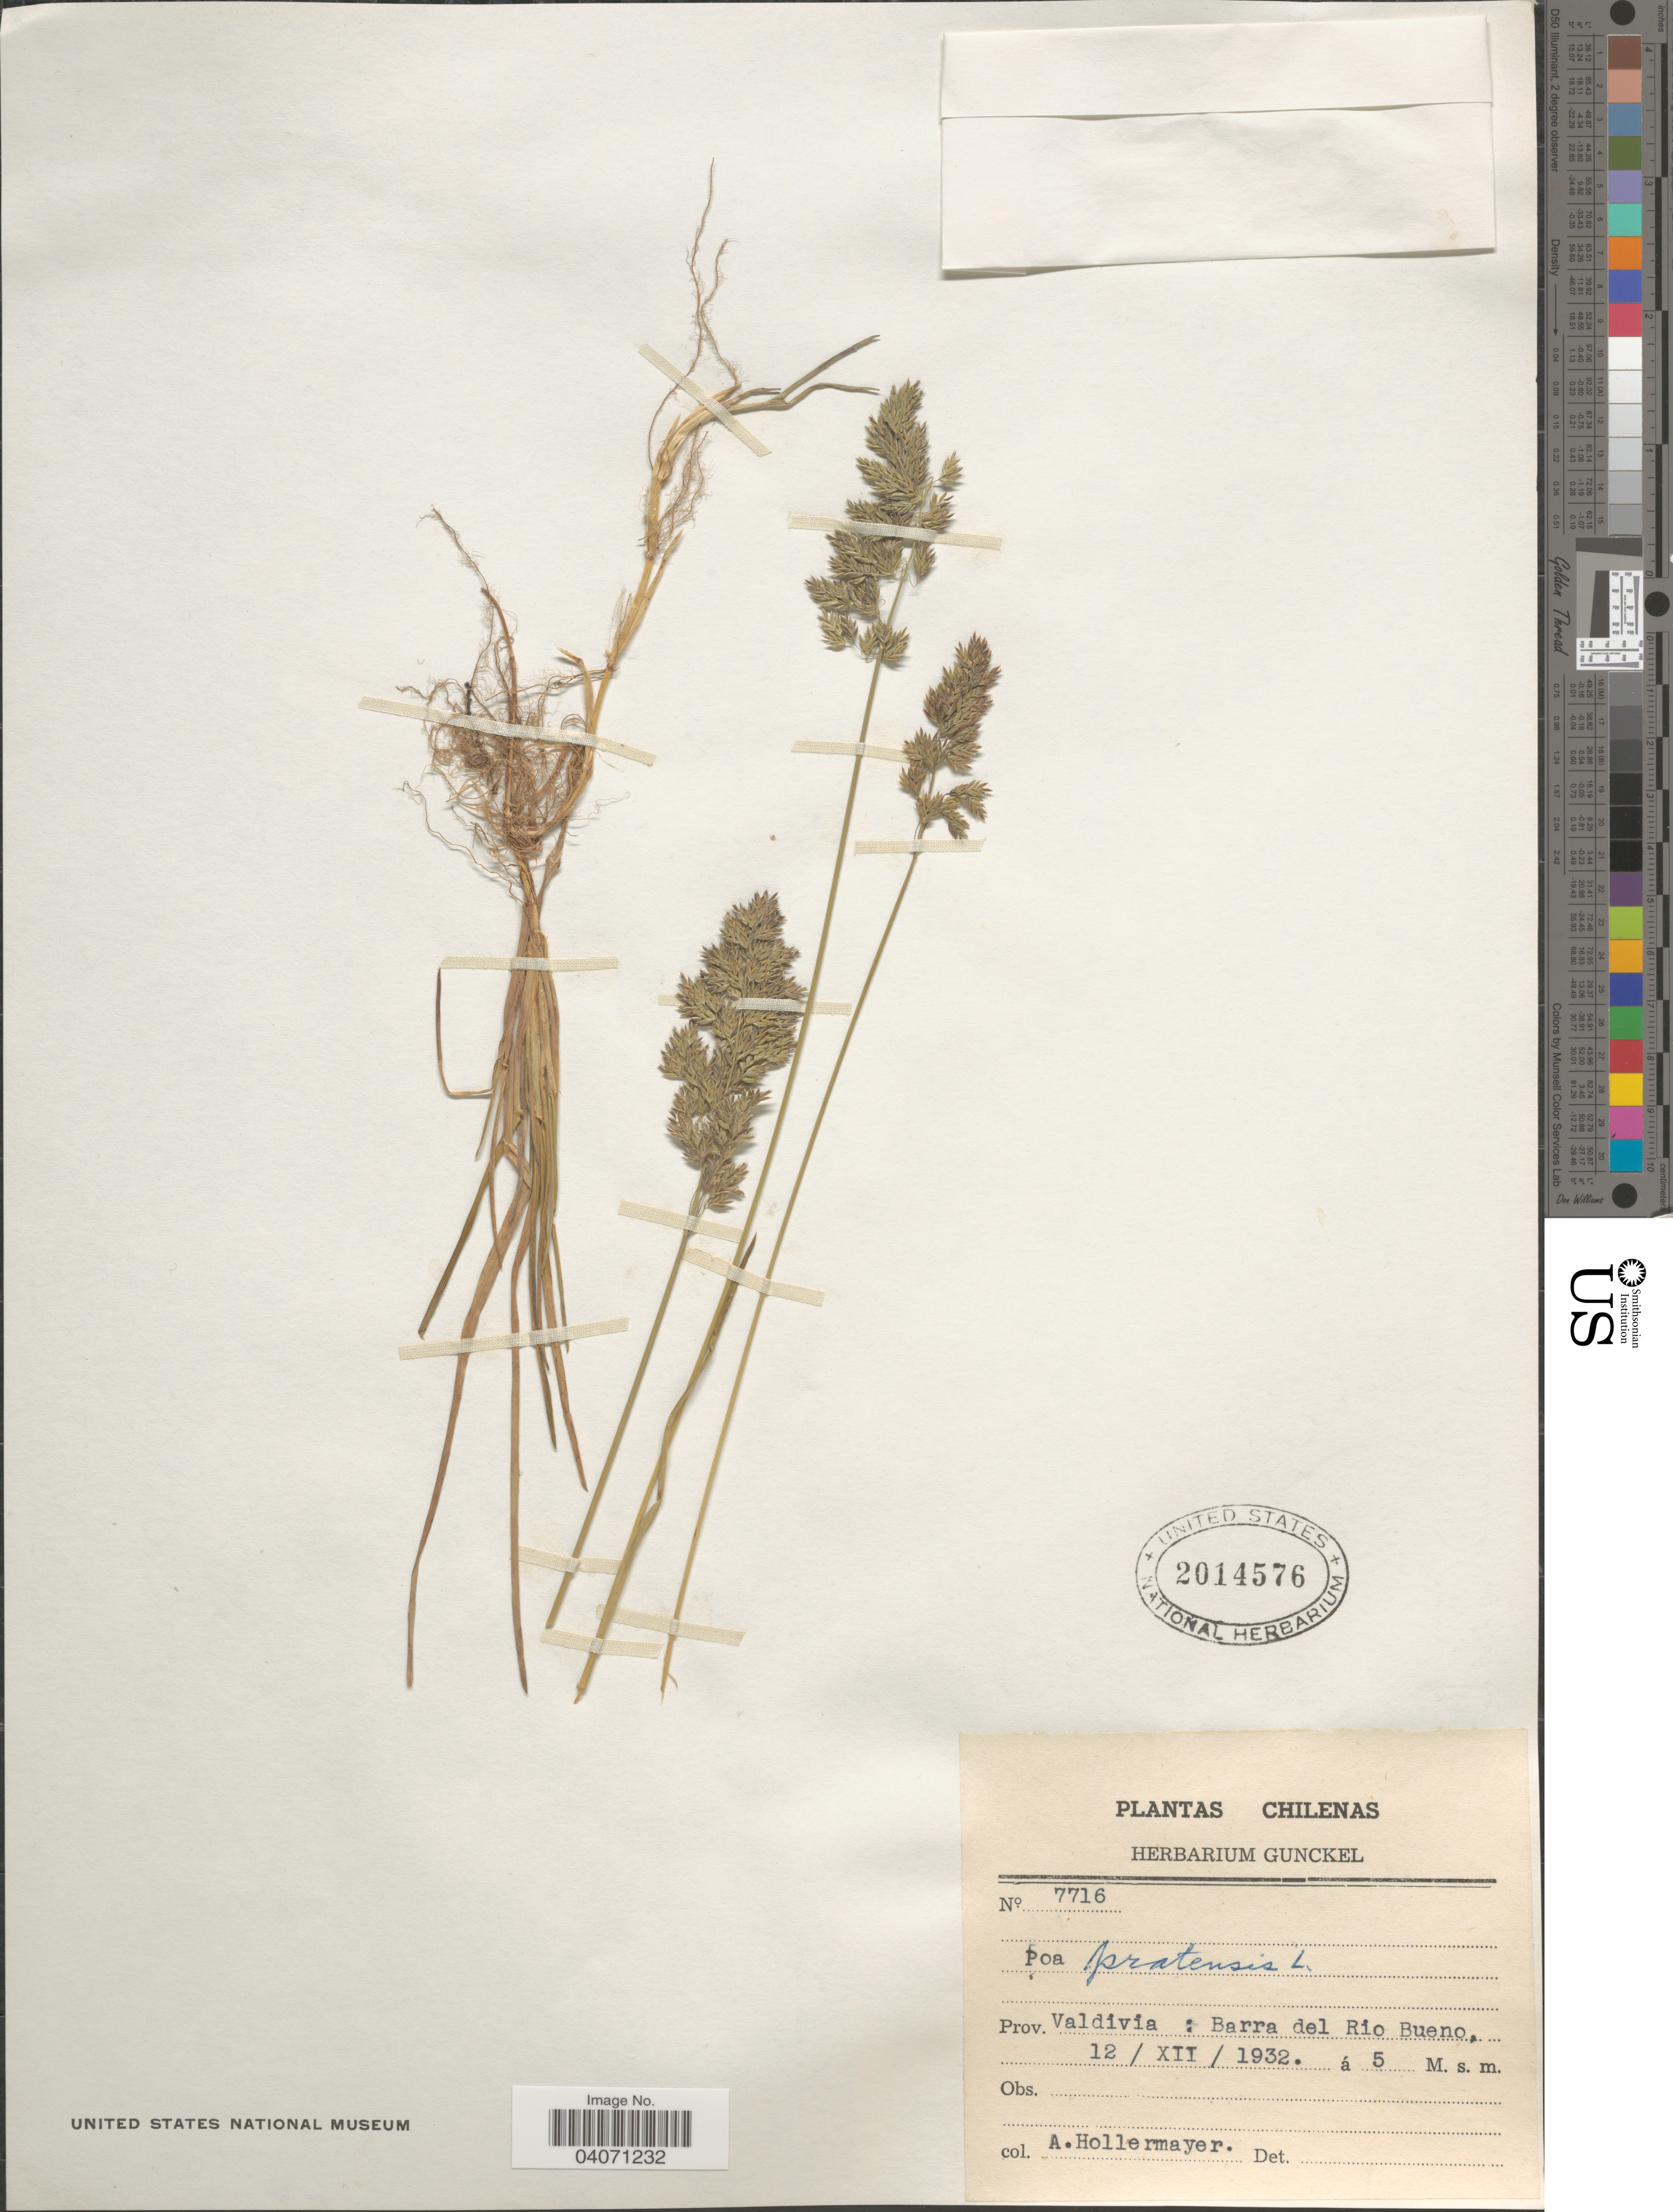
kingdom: Plantae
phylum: Tracheophyta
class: Liliopsida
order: Poales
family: Poaceae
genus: Poa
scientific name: Poa pratensis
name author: L.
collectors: A. Hollermayer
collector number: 7716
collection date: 1932-12-12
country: Chile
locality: Prov. Valdivia: Barra del Rio Bueno.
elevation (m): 5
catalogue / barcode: US 2014576